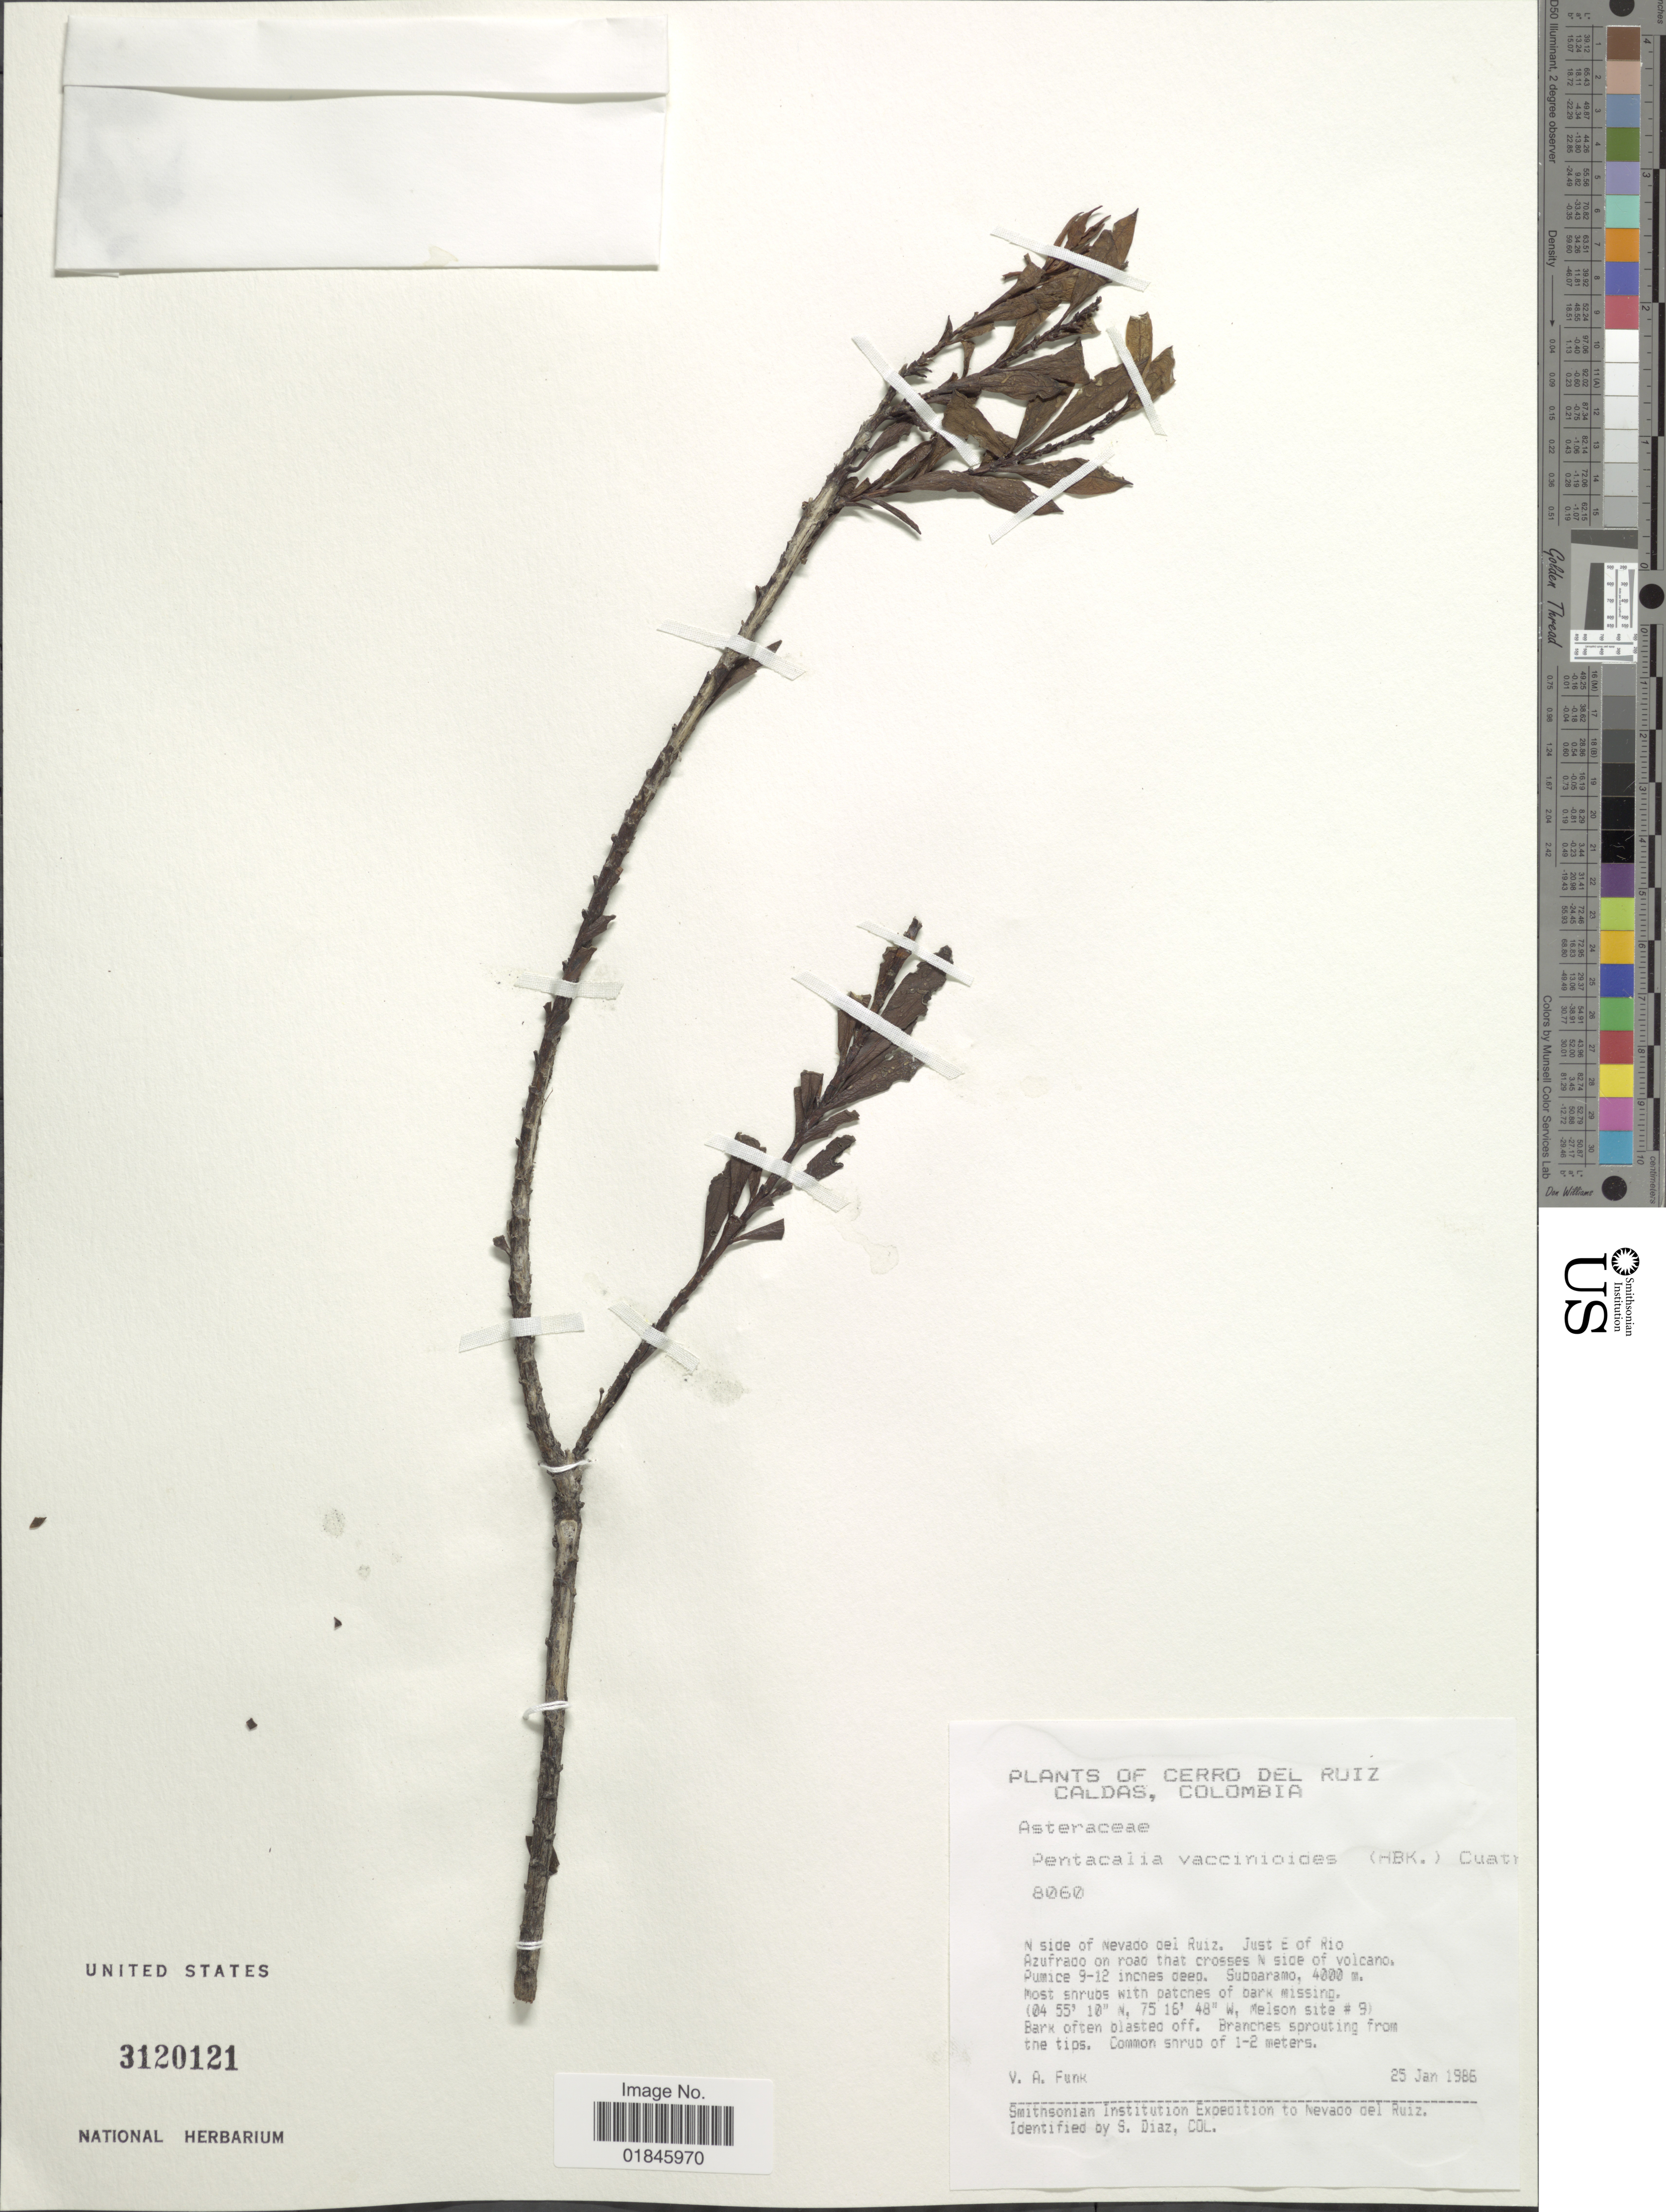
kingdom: Plantae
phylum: Tracheophyta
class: Magnoliopsida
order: Asterales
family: Asteraceae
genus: Pentacalia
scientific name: Pentacalia vaccinioides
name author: (Kunth) Cuatrec.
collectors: V. Funk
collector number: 8060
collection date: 1986-01-25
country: Colombia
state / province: Caldas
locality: Cerro del Ruiz. Caldas, Colombia. N side of Nevado Ruiz. Just E of Rio Azufrado on road that crosses N side of volcano.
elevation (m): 4000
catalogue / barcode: US 3120121